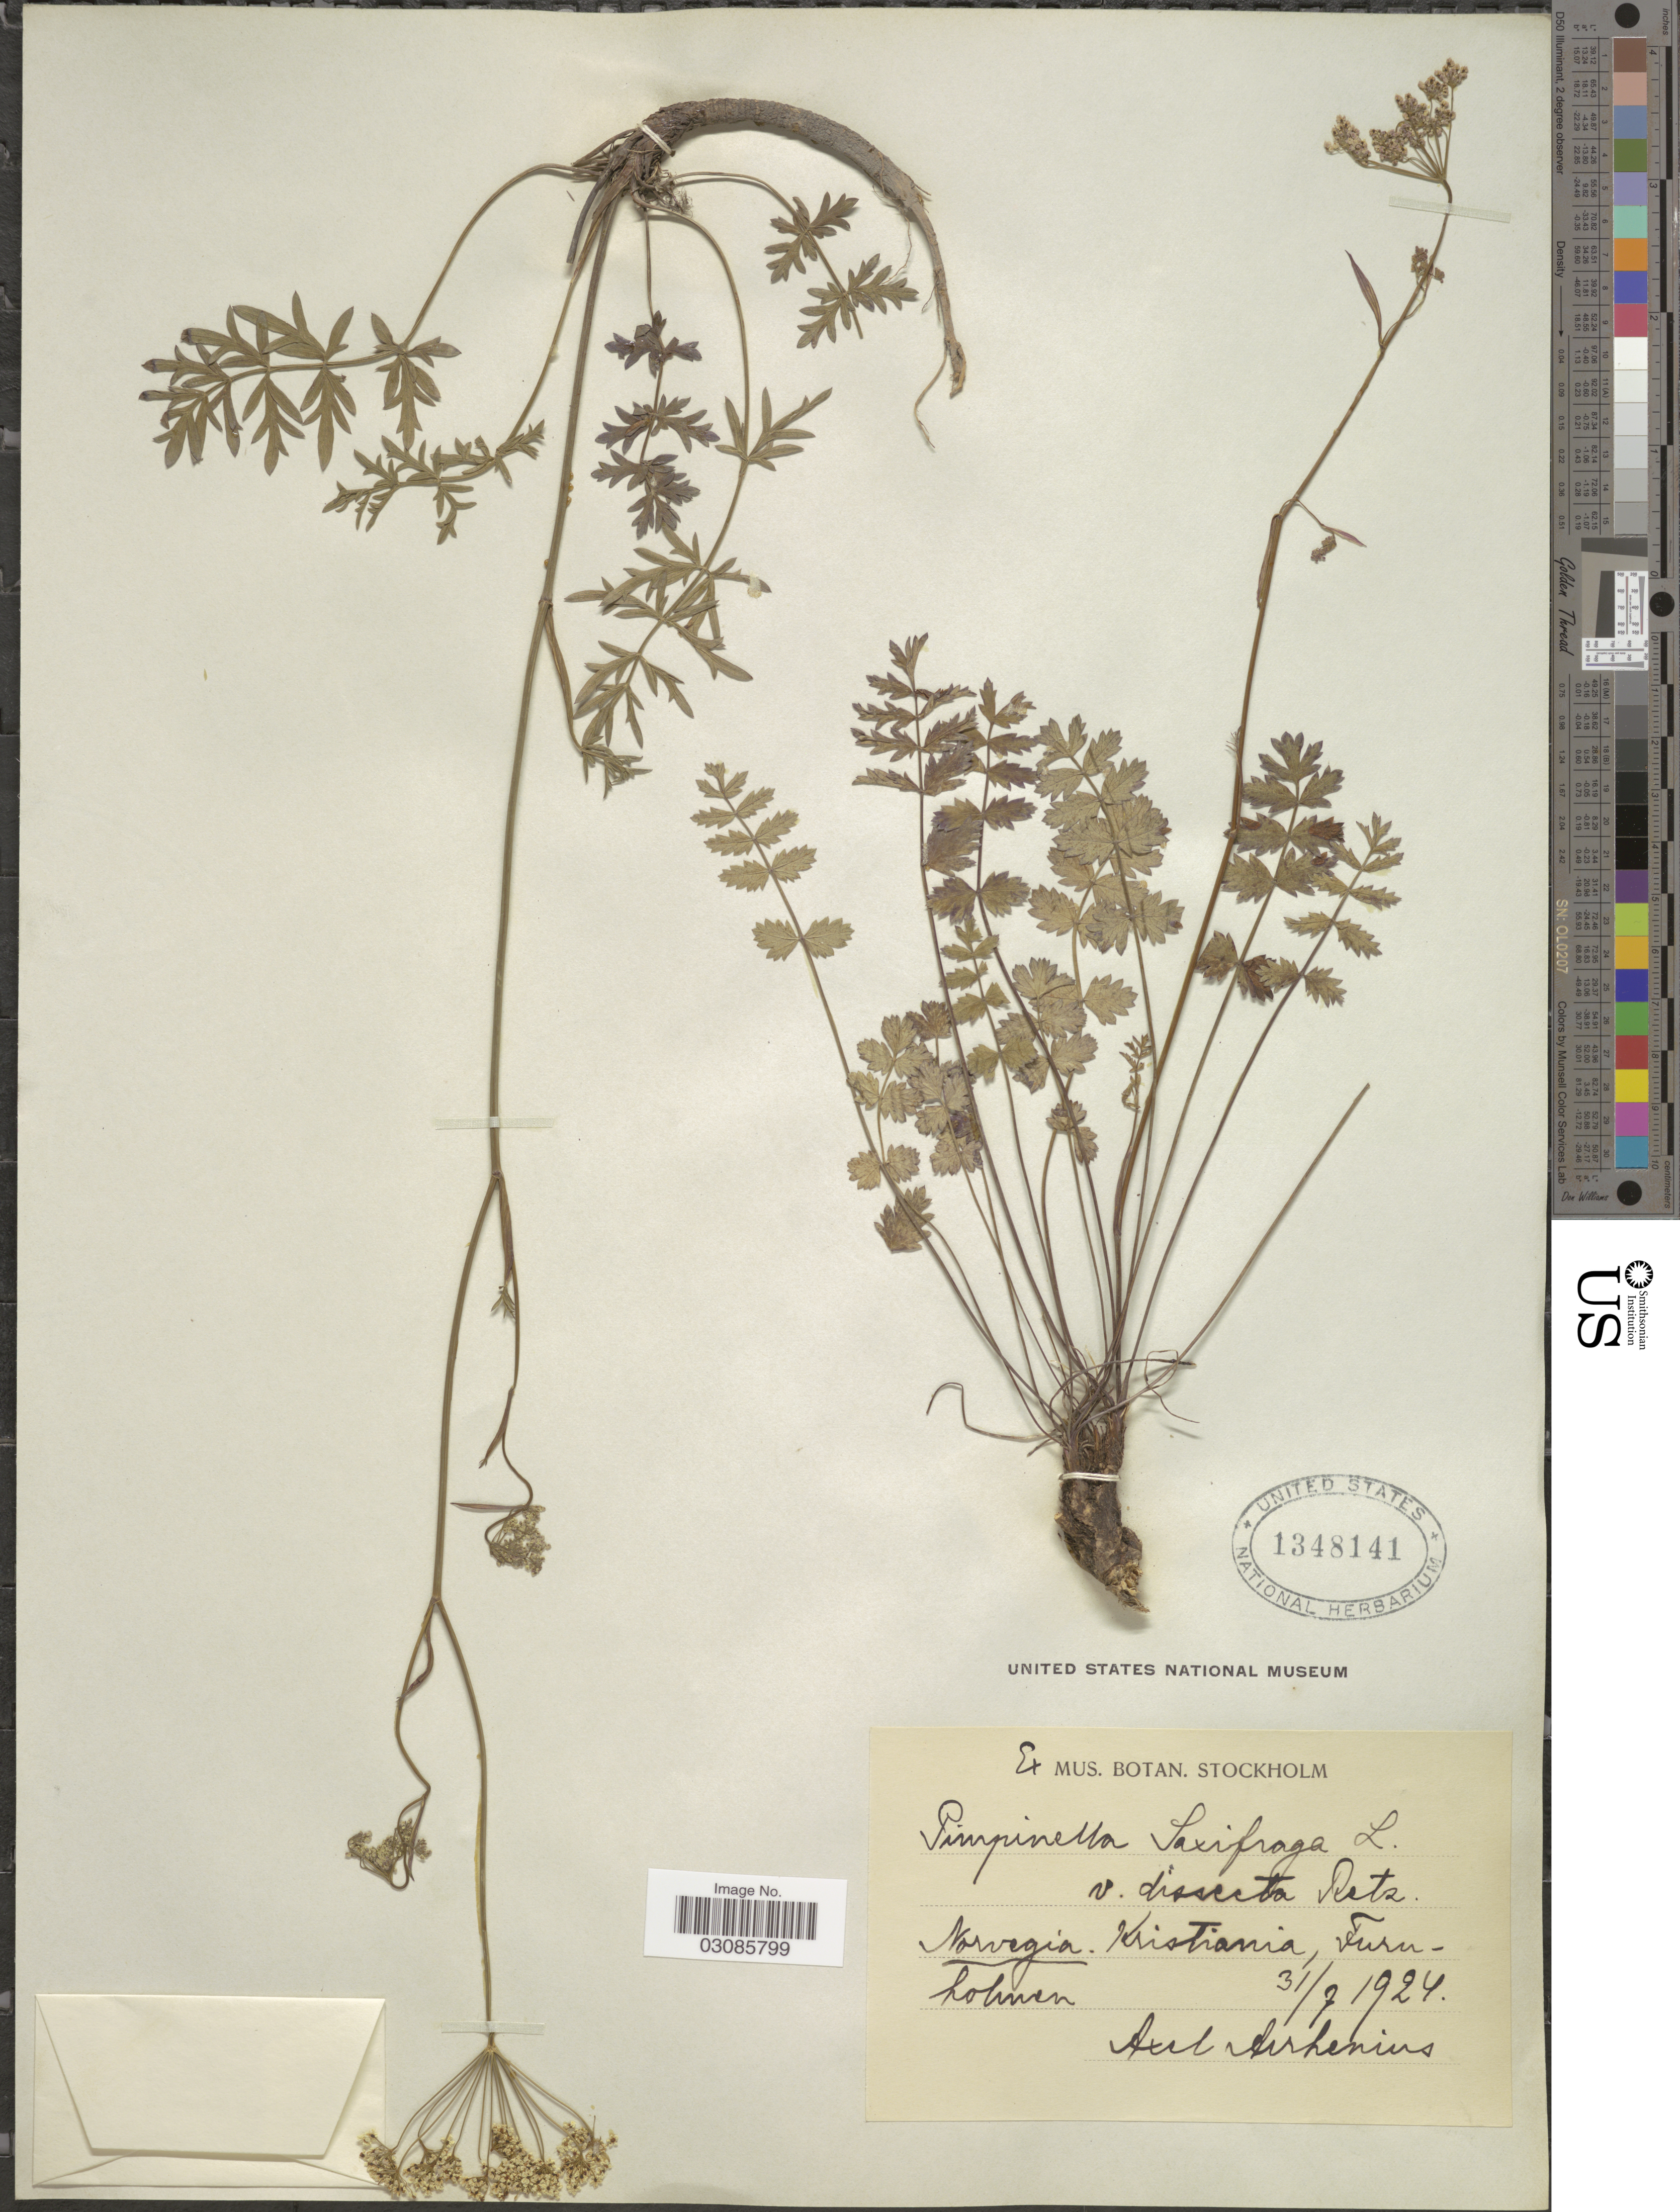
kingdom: Plantae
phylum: Tracheophyta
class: Magnoliopsida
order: Apiales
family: Apiaceae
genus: Pimpinella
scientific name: Pimpinella saxifraga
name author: L.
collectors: A. Arrhenius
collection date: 1924-07-31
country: Norway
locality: Norvegia. Kristiania, Furuholmen.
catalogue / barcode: US 1348141